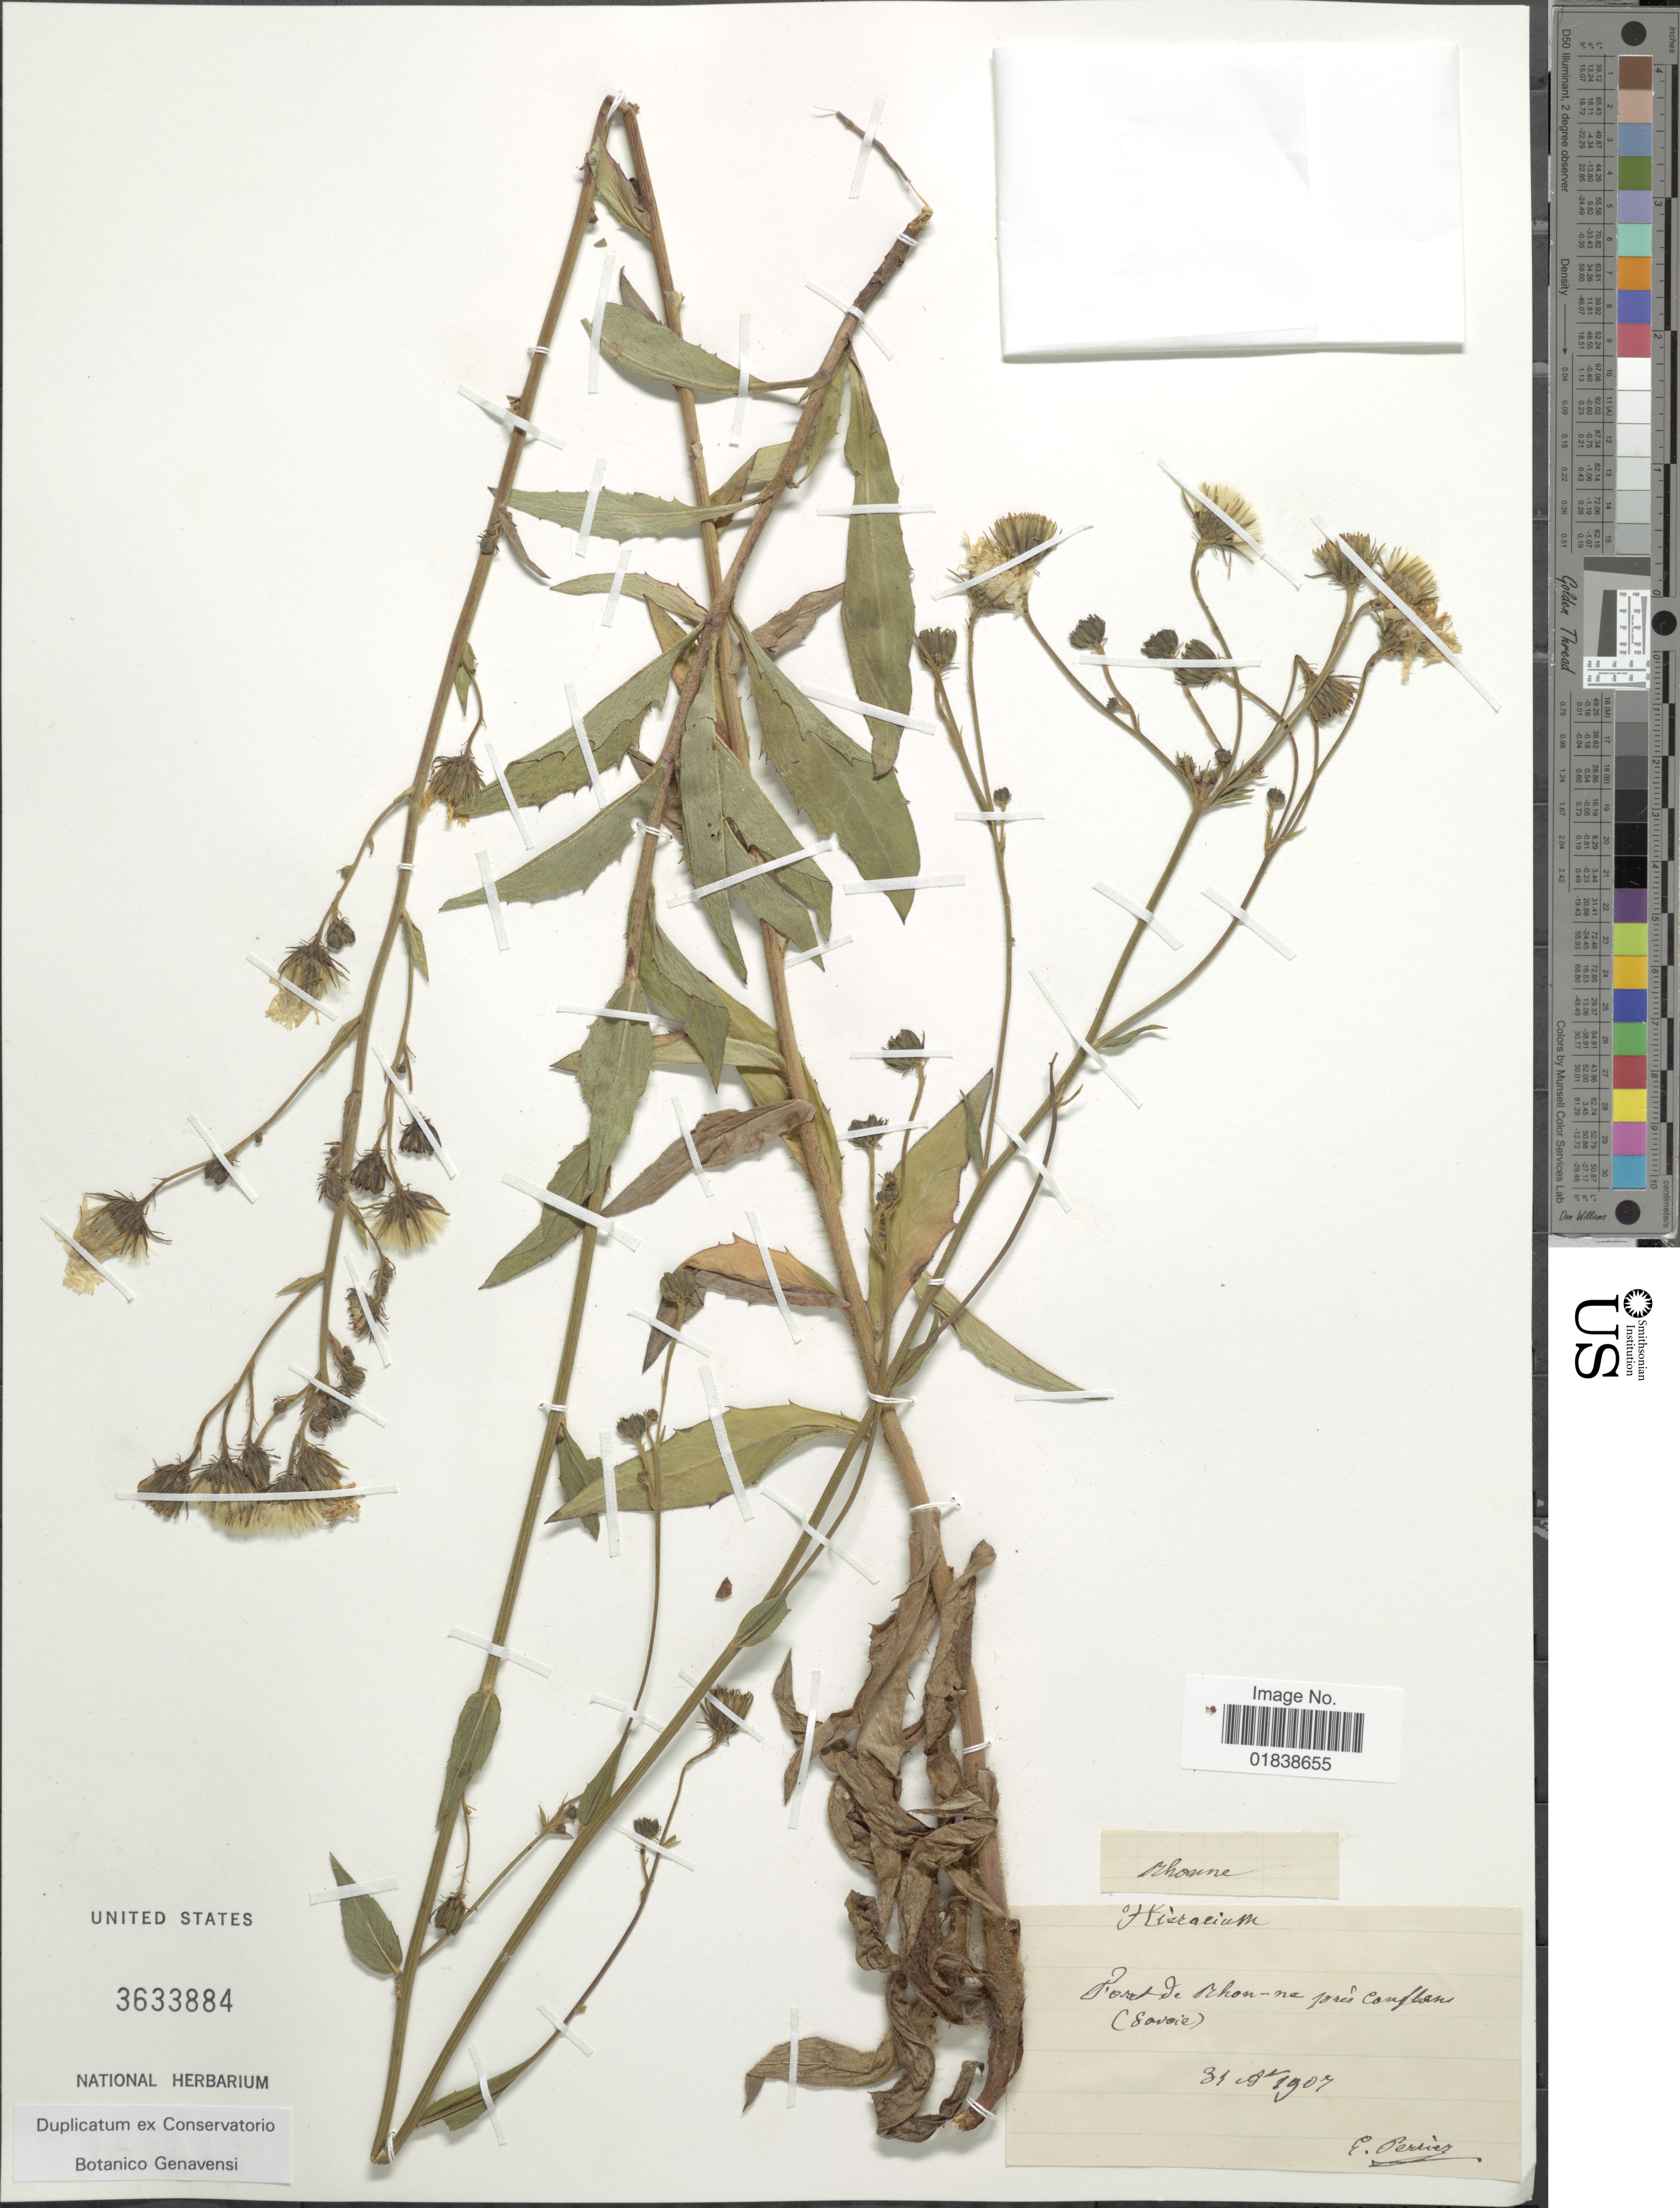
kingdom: Plantae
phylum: Tracheophyta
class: Magnoliopsida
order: Asterales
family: Asteraceae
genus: Senecio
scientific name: Senecio sp.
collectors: E. Perrier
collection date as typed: Transcribed d/m/y: 31/4/1907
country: France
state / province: Auvergne-Rhône-Alpes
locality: Port de Mhon-ne jores confluens (Savoie) [interpreted]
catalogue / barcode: US 3633884